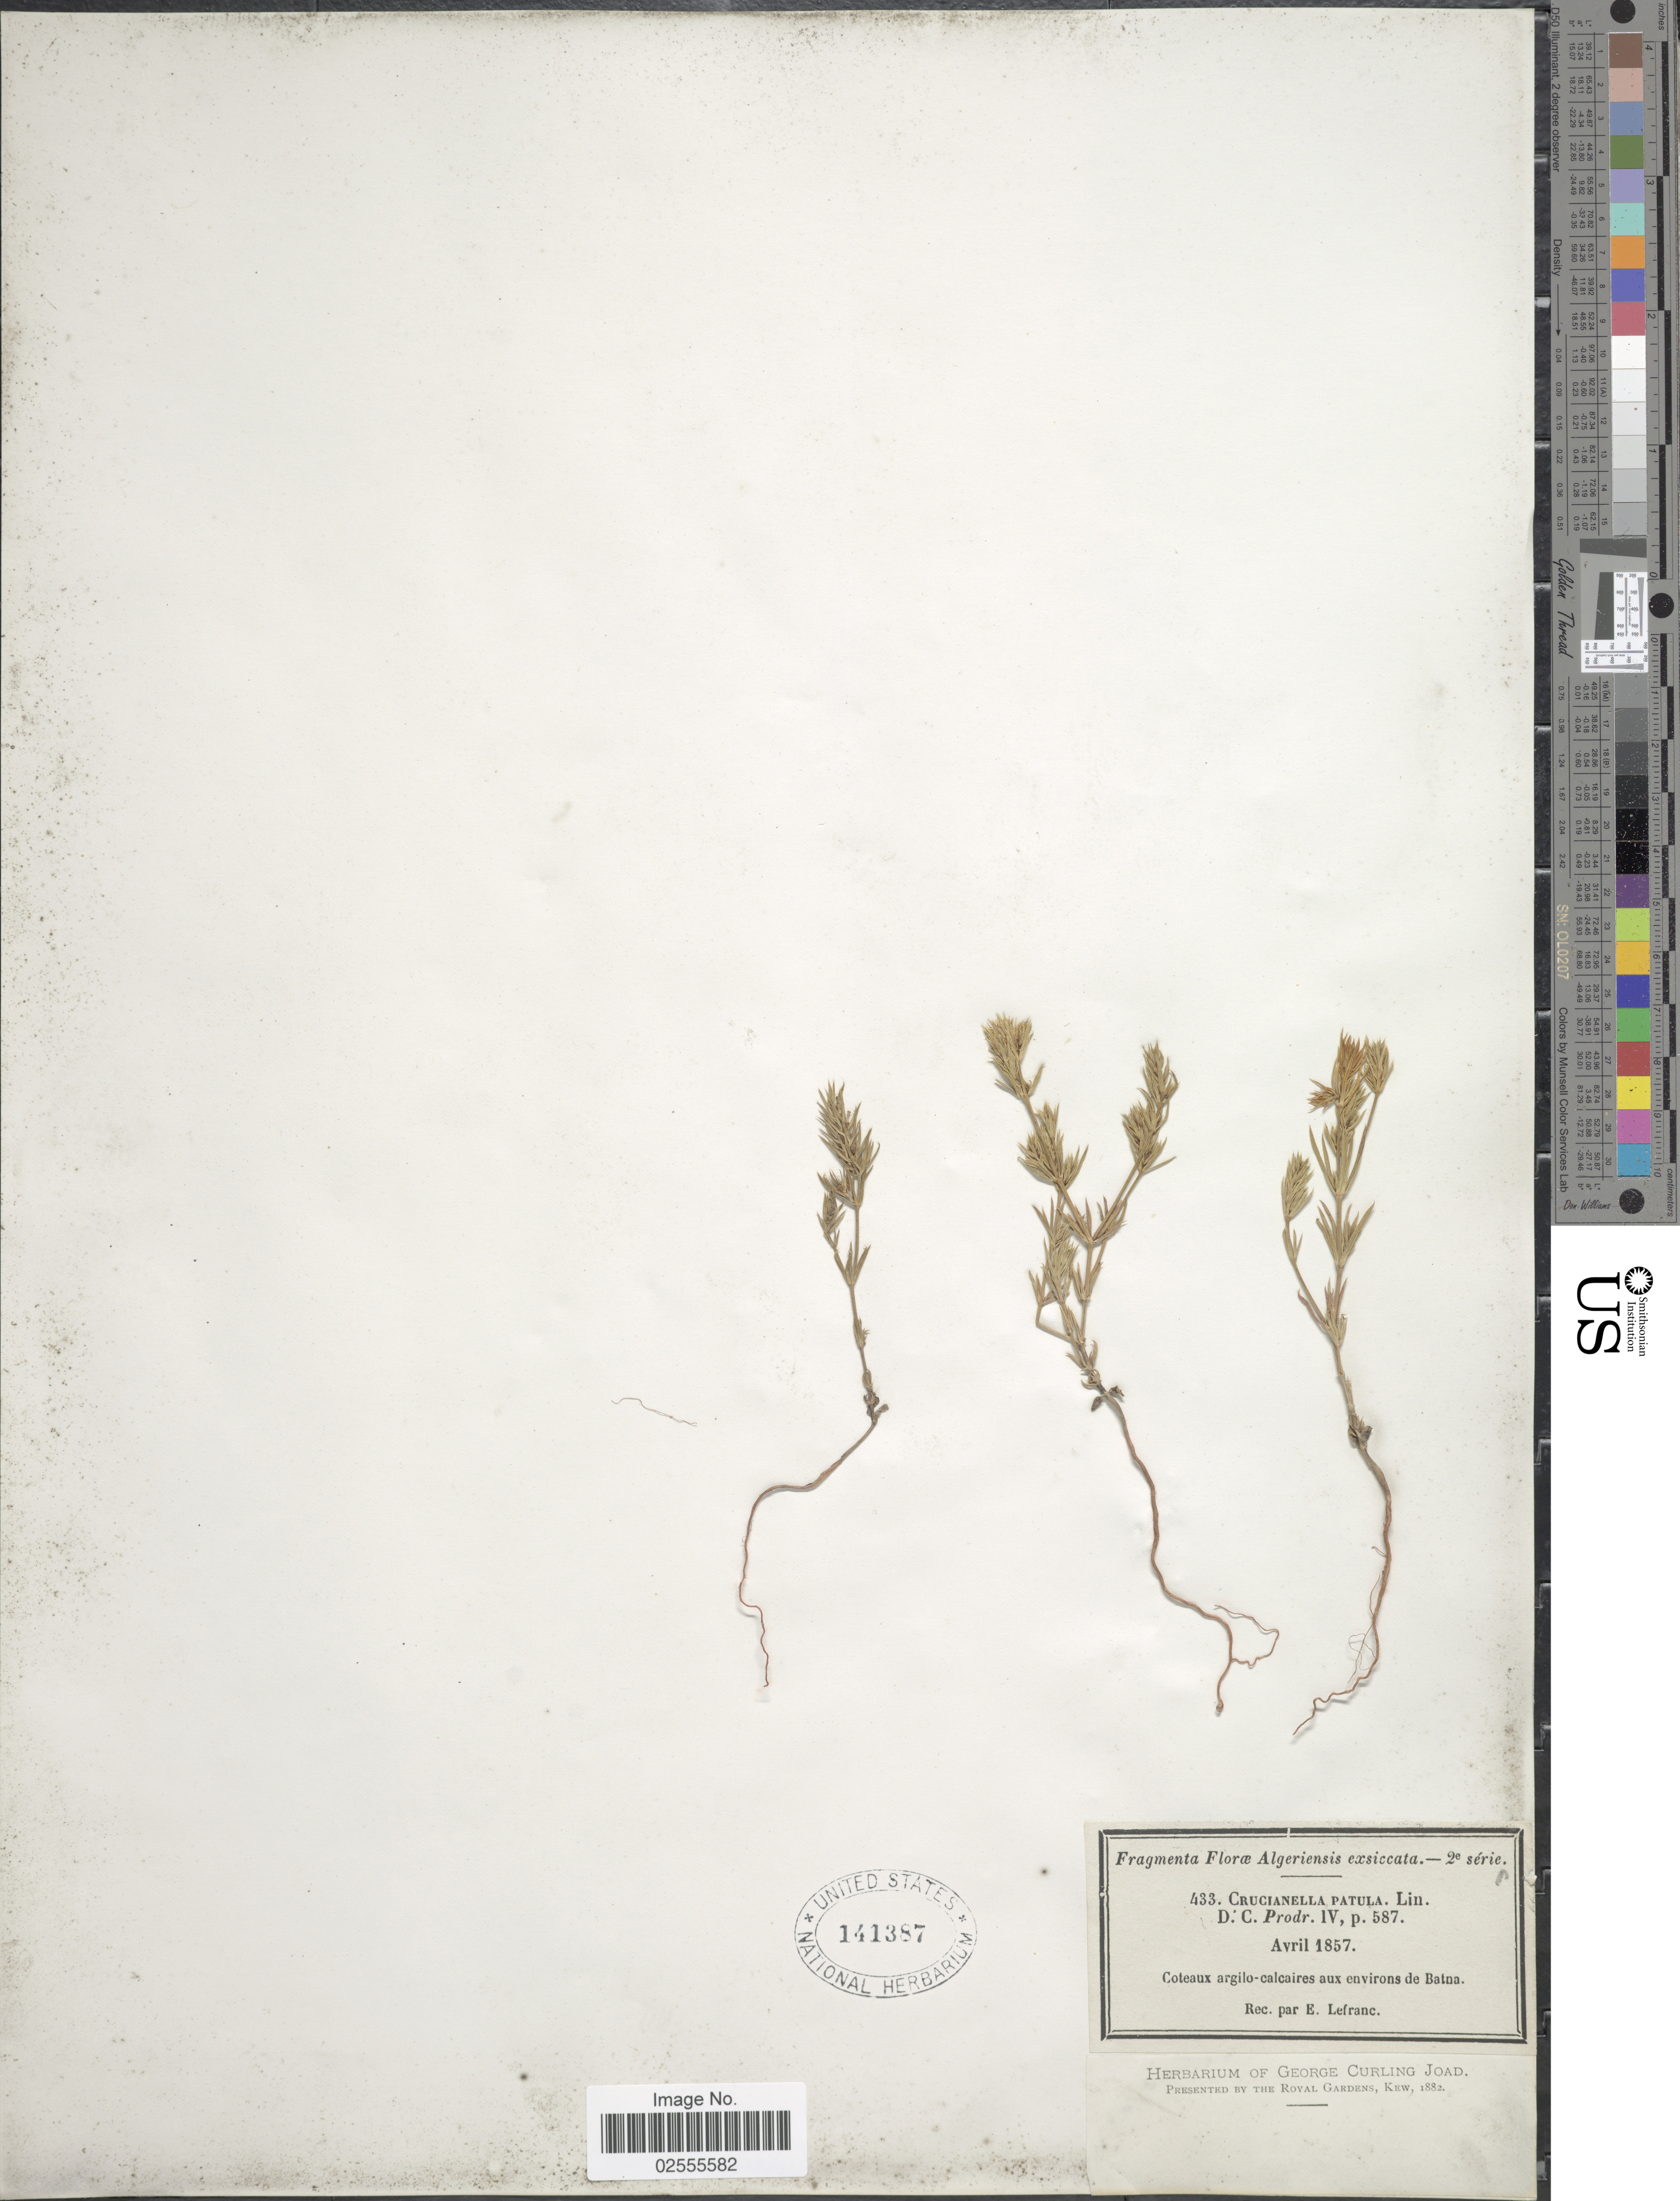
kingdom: Plantae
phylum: Tracheophyta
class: Magnoliopsida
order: Gentianales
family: Rubiaceae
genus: Crucianella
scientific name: Crucianella patula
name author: L.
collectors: Lefranc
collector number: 433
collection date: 1857-04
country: Algeria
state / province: Batna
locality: Algeriensis, Coteaux argillo-calcaires aux environs de Batna.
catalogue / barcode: US 141387